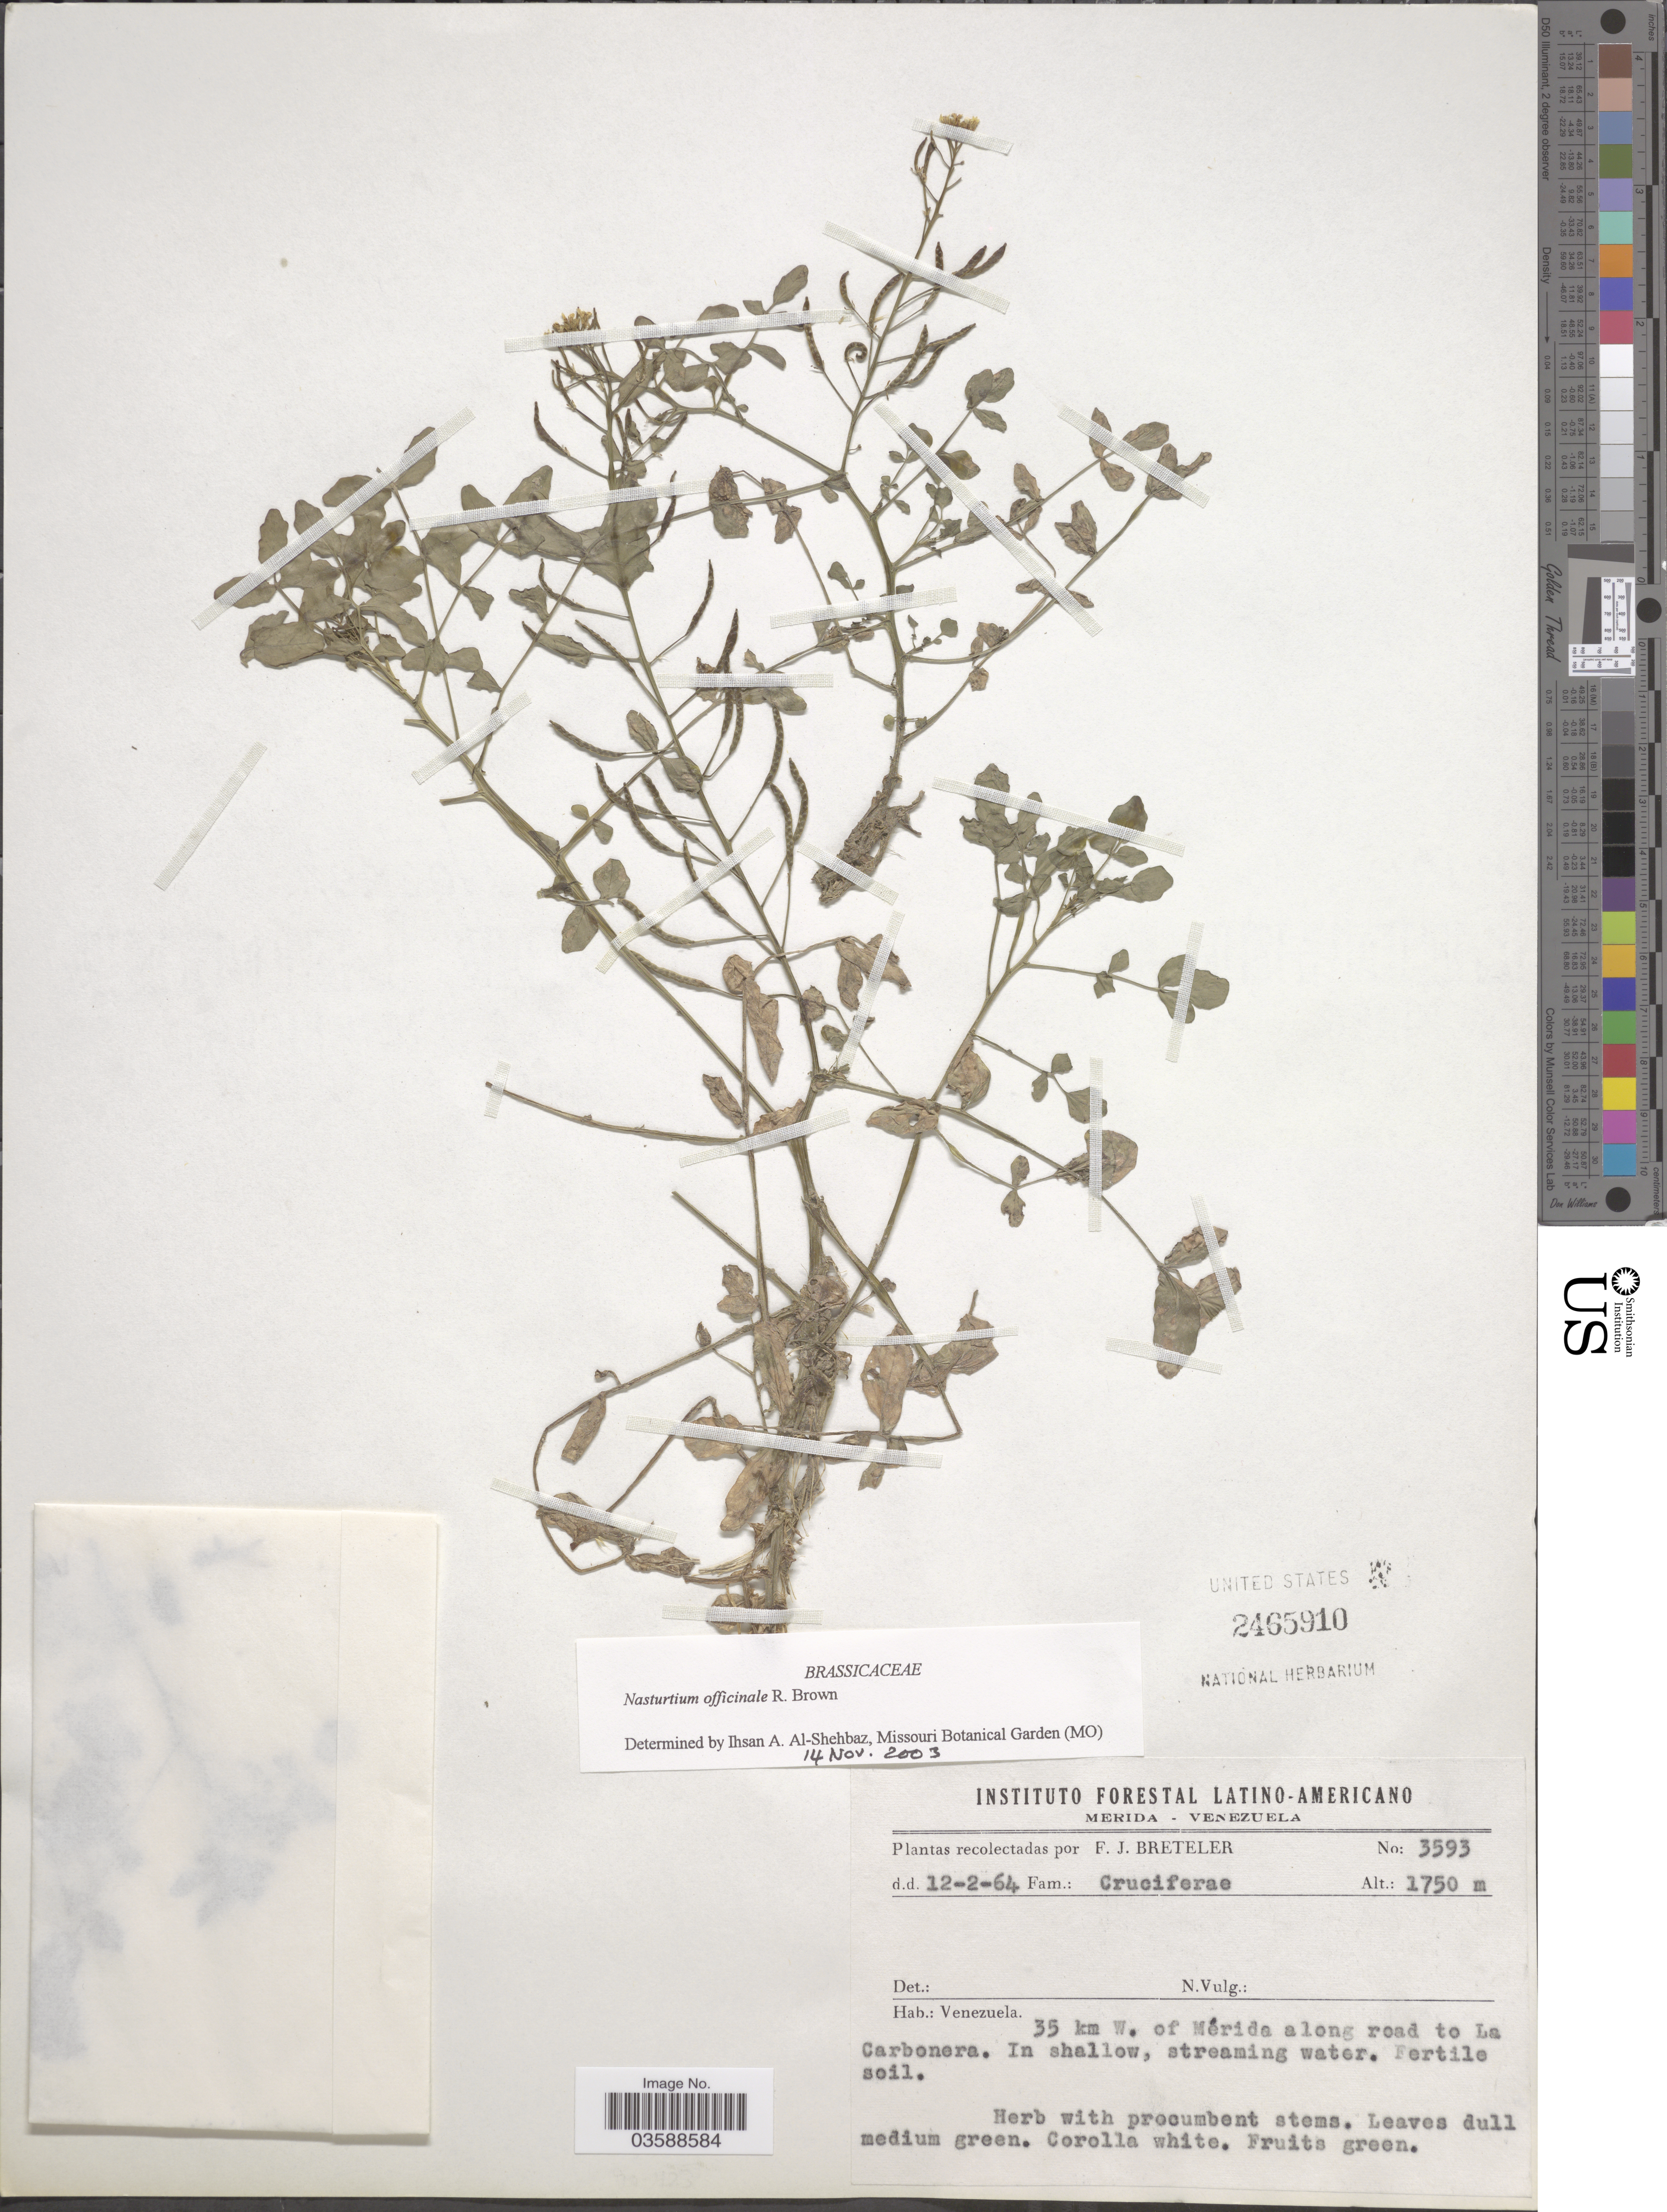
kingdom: Plantae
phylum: Tracheophyta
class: Magnoliopsida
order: Brassicales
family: Brassicaceae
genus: Nasturtium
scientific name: Nasturtium officinale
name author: R. Br.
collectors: F. J. Breteler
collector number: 3593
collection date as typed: Transcribed d/m/y: 12/2/64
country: Venezuela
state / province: Mérida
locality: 35 km W. of Mérida along road to La Carbonera.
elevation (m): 1750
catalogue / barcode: US 2465910